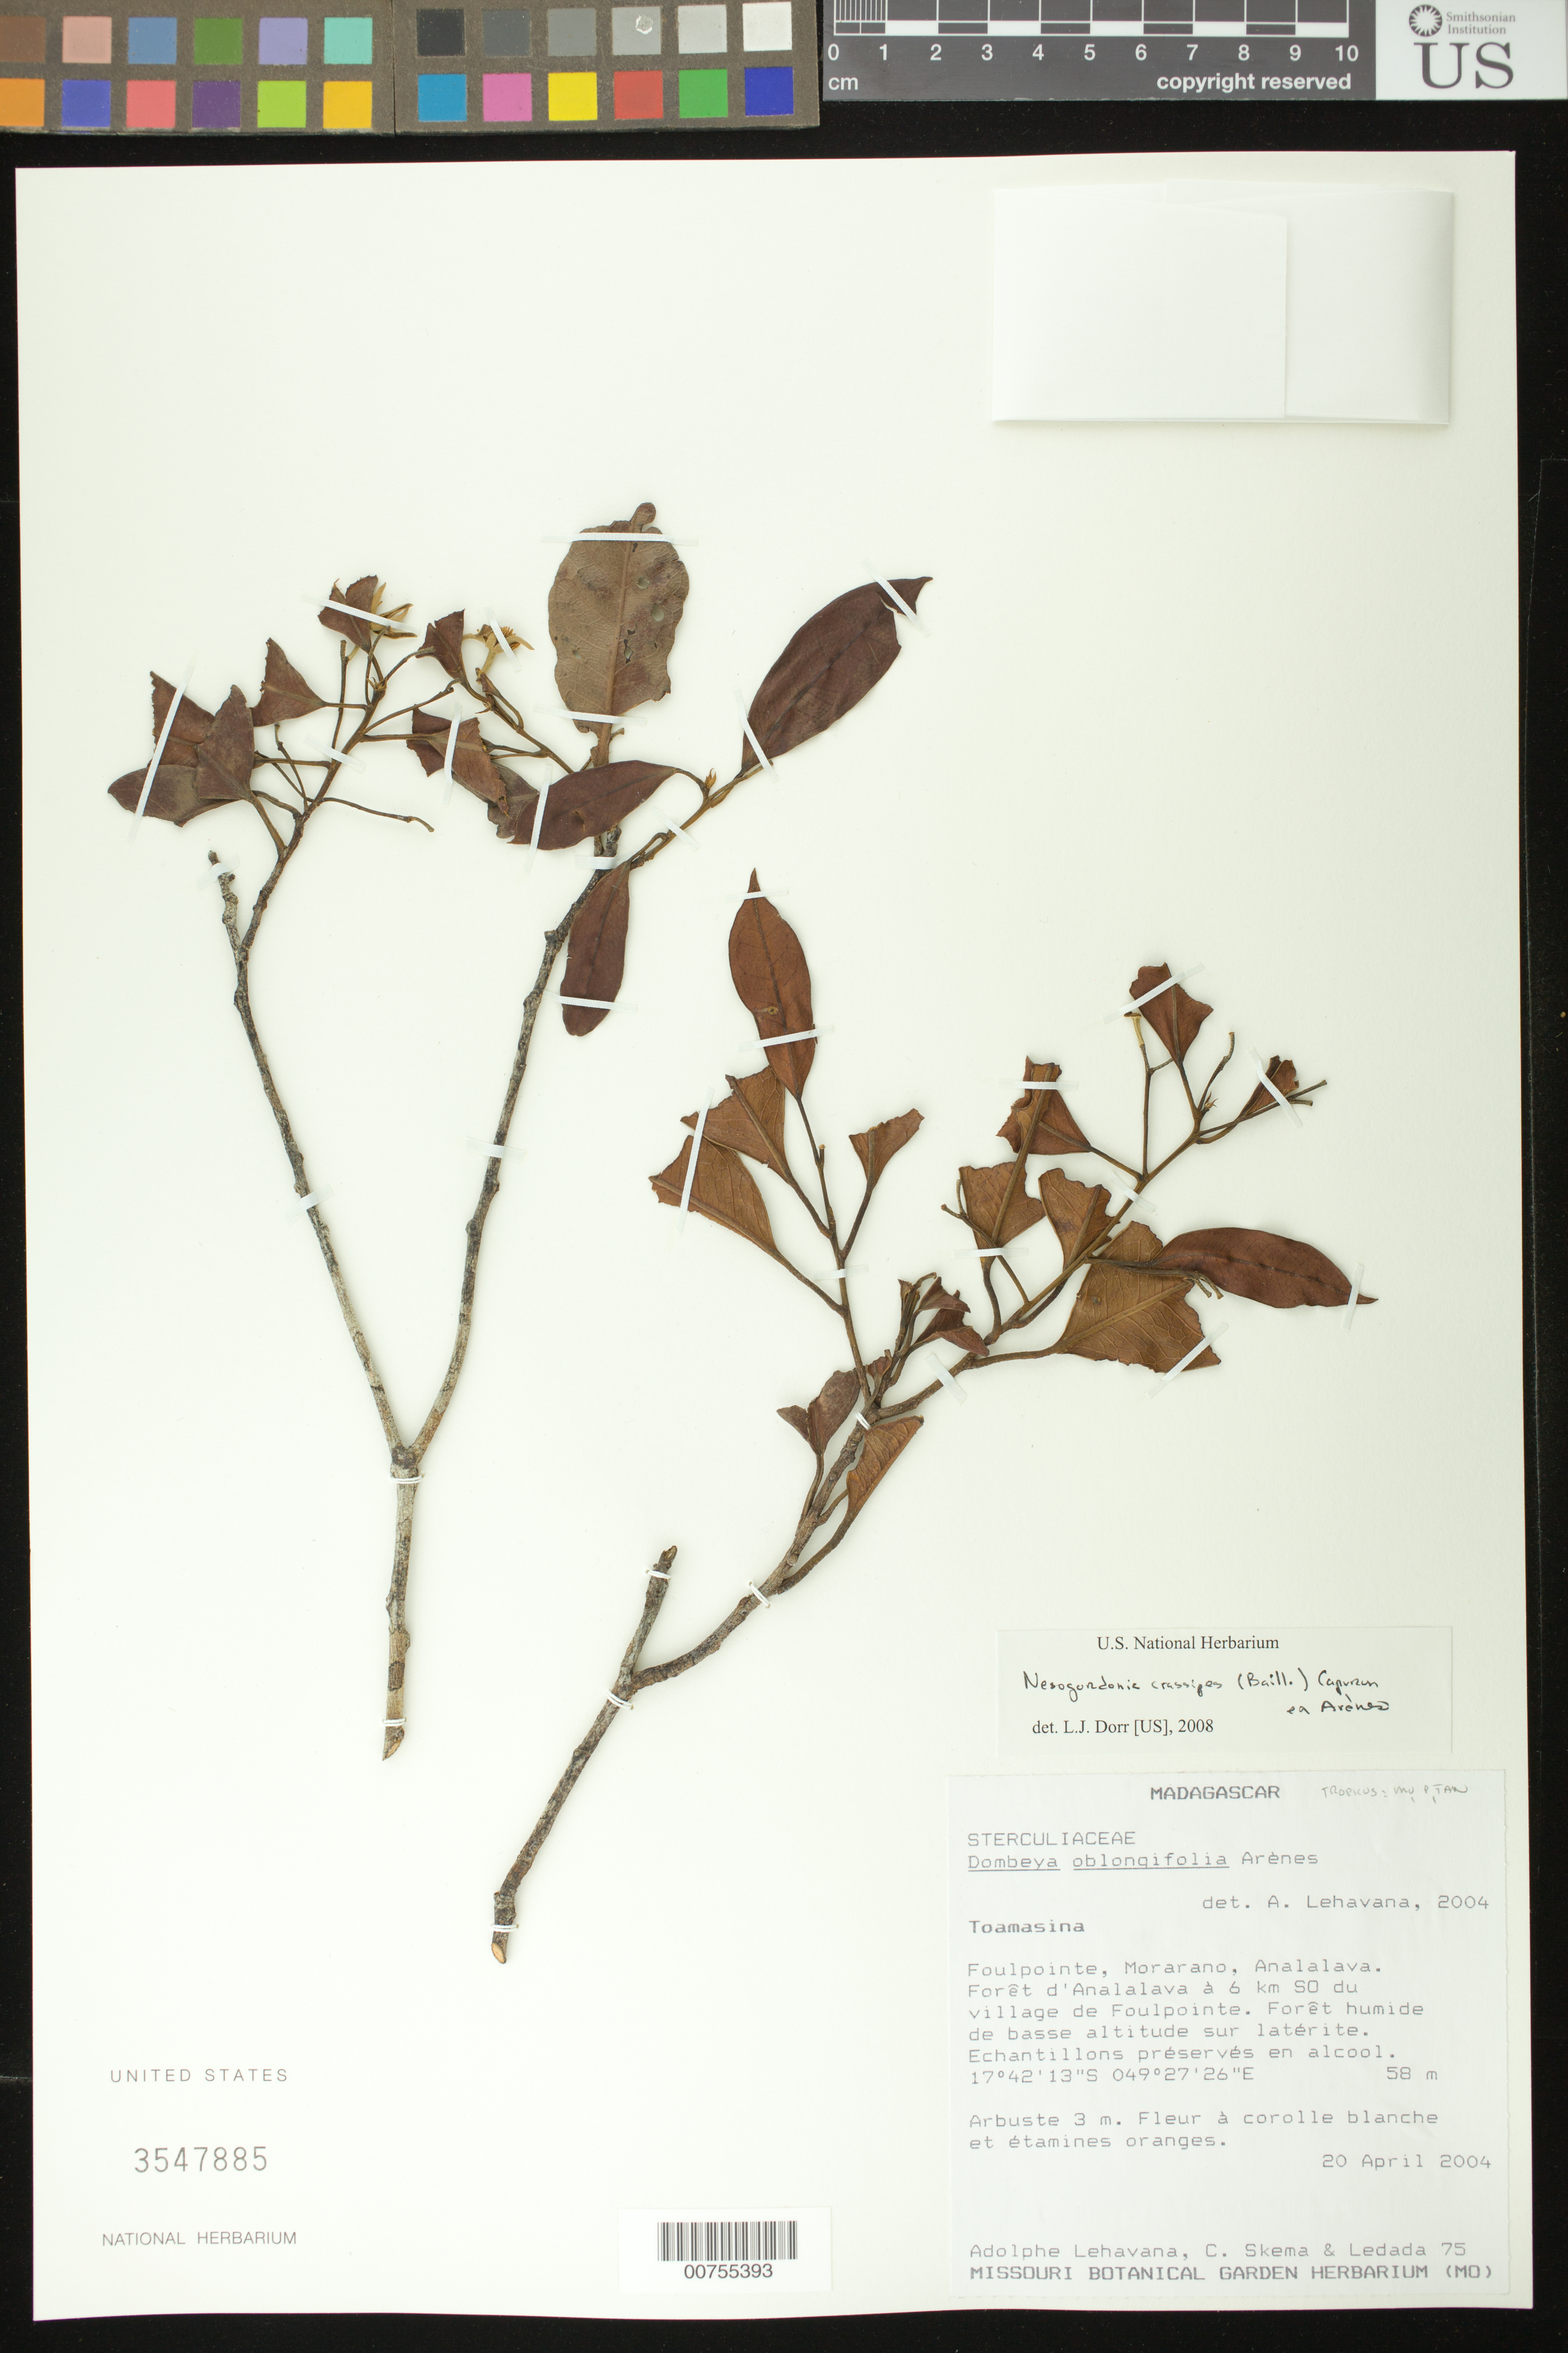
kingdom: Plantae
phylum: Tracheophyta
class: Magnoliopsida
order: Malvales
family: Malvaceae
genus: Nesogordonia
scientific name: Nesogordonia crassipes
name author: (Baill.) Capuron ex Arènes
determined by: Dorr, L. J., (BOT), Smithsonian Institution - National Museum of Natural History (UNITED STATES)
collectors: A. Lehavana, C. Skema & Ledada, --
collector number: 75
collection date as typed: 20 Apr 2004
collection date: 2004-04-20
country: Madagascar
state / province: Atsinanana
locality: Foupointe, Morarano, Analalava. Forêt d'Analalava à 6 km SO du village de Foulpointe.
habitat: Forêt humide de basse altitude sur latérite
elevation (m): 58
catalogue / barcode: US 3547885